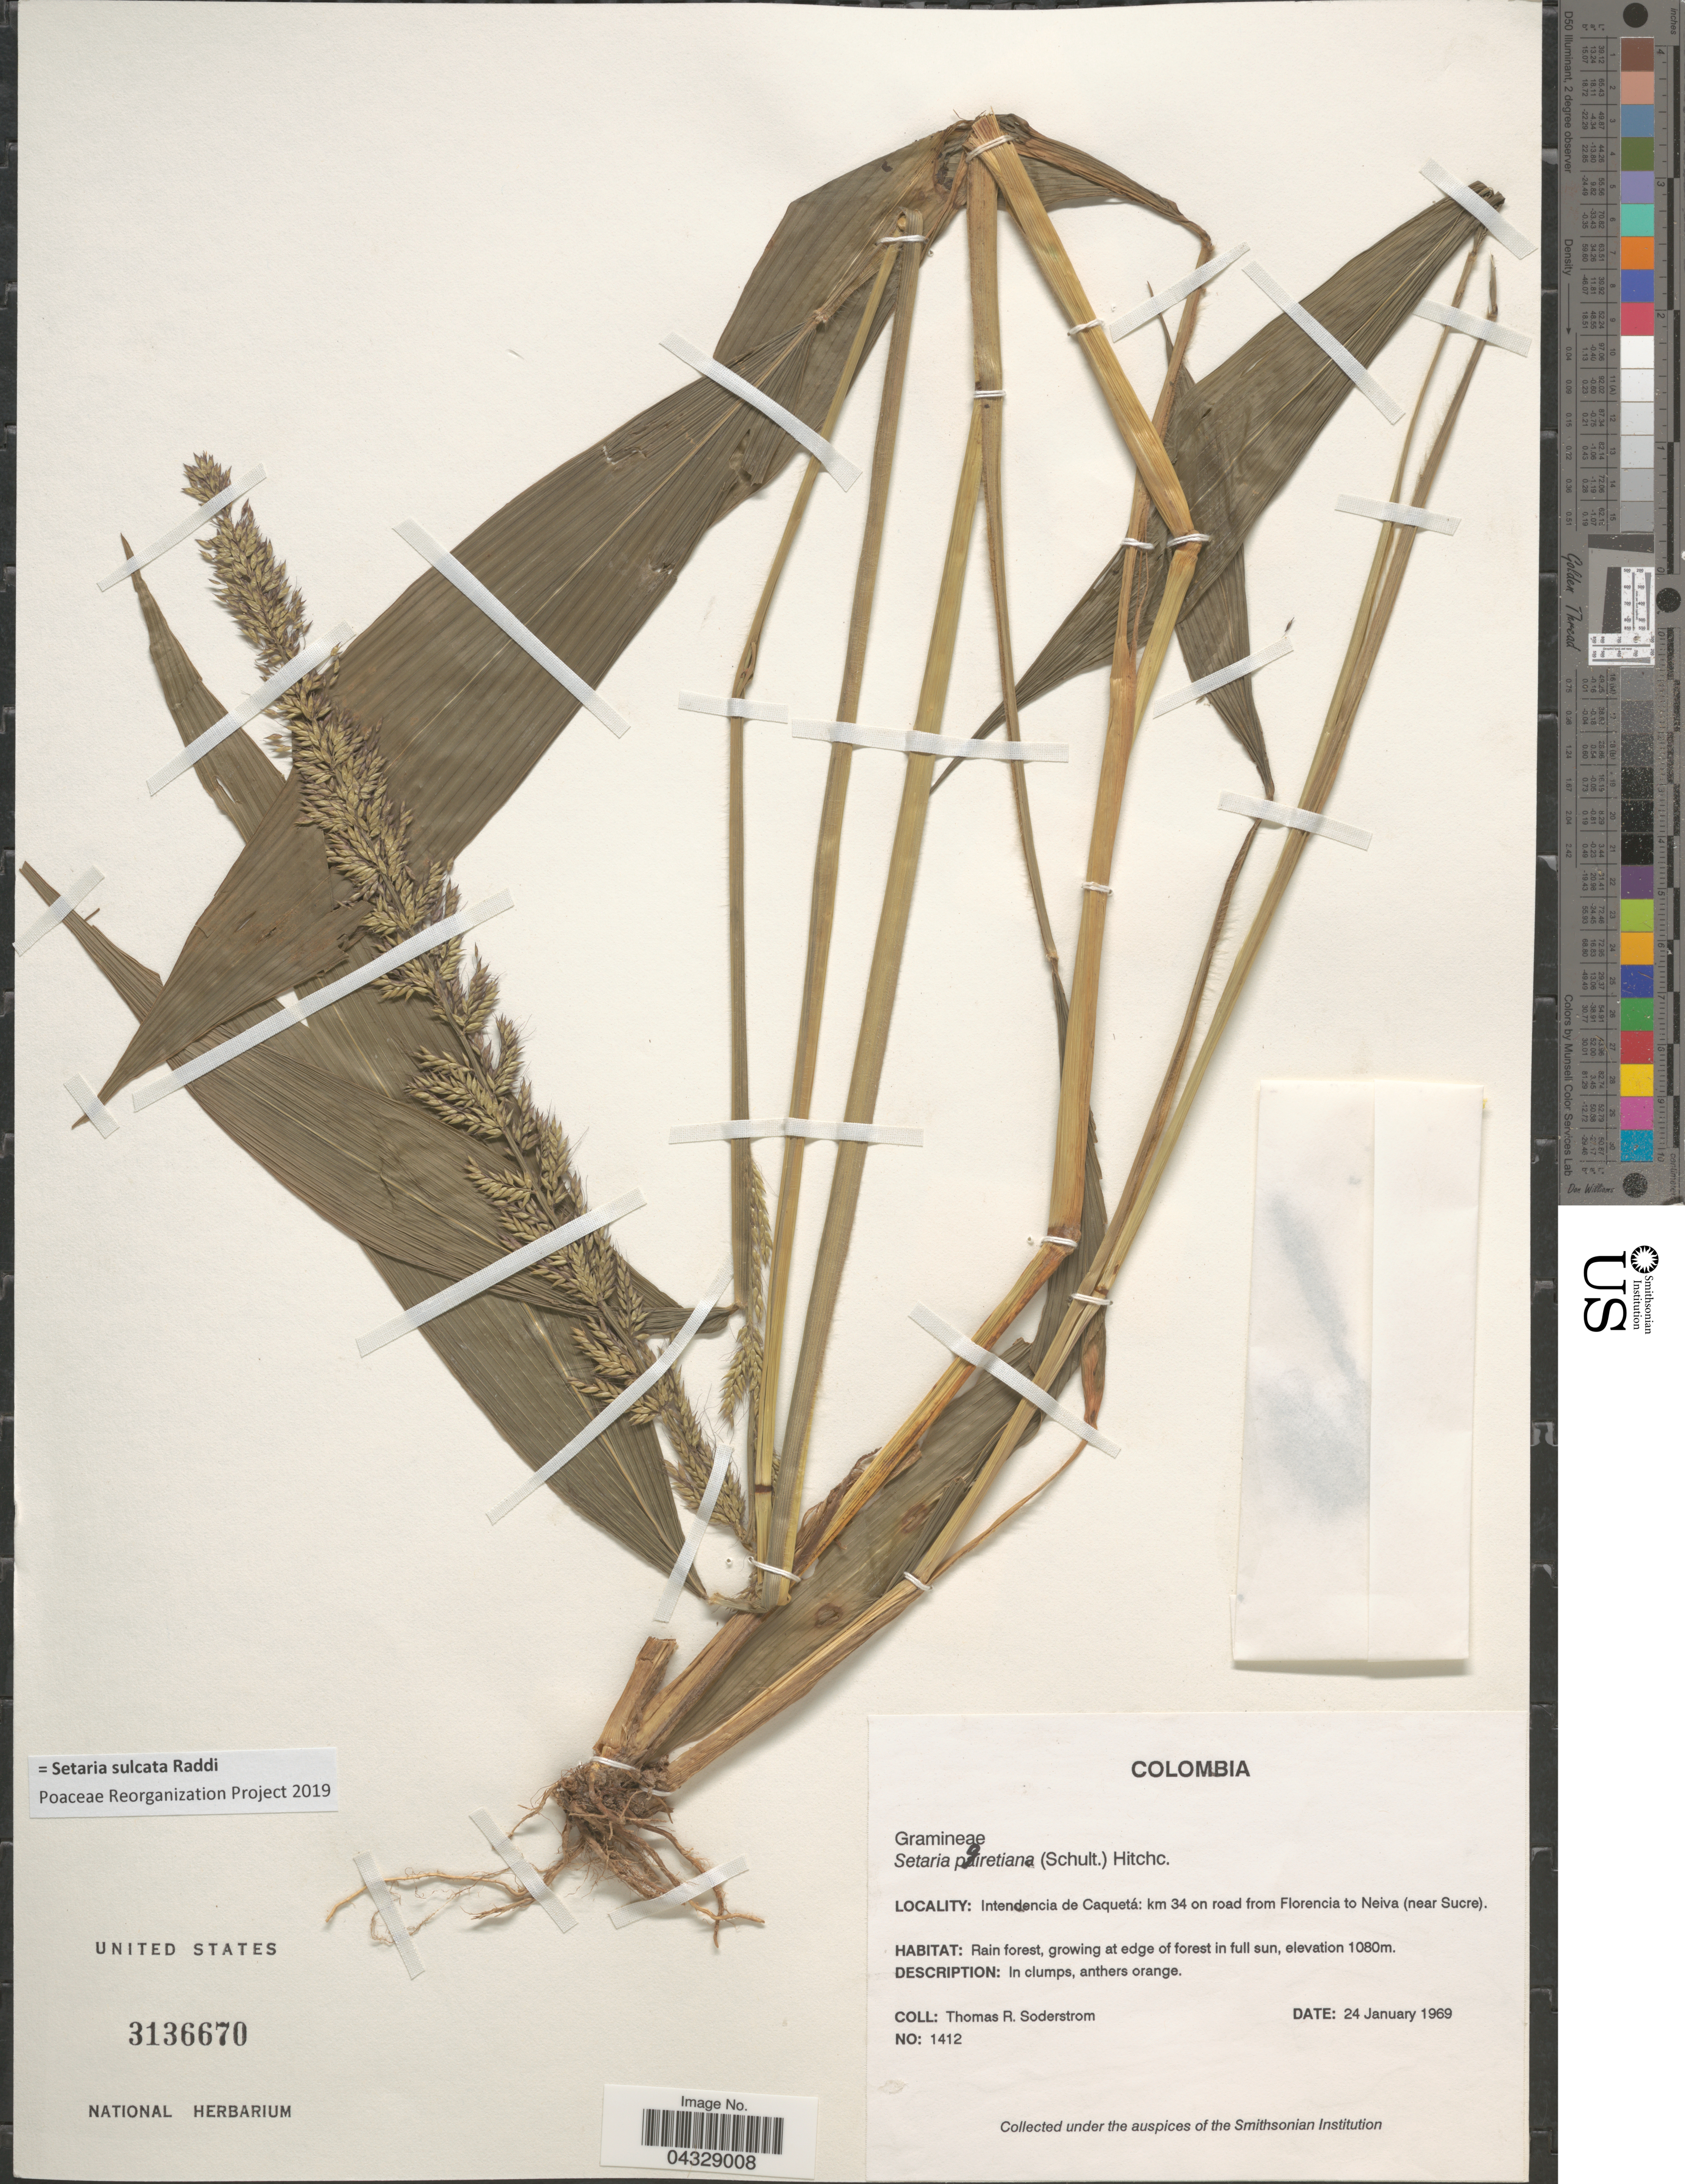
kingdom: Plantae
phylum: Tracheophyta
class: Liliopsida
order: Poales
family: Poaceae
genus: Setaria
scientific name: Setaria sulcata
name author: Raddi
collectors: T. R. Soderstrom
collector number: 1412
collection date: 1969-01-24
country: Colombia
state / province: Caquetá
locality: Intendencia de Caquetá: km 34 on road from Florencia to Neiva (near Sucre).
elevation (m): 1080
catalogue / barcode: US 3136670